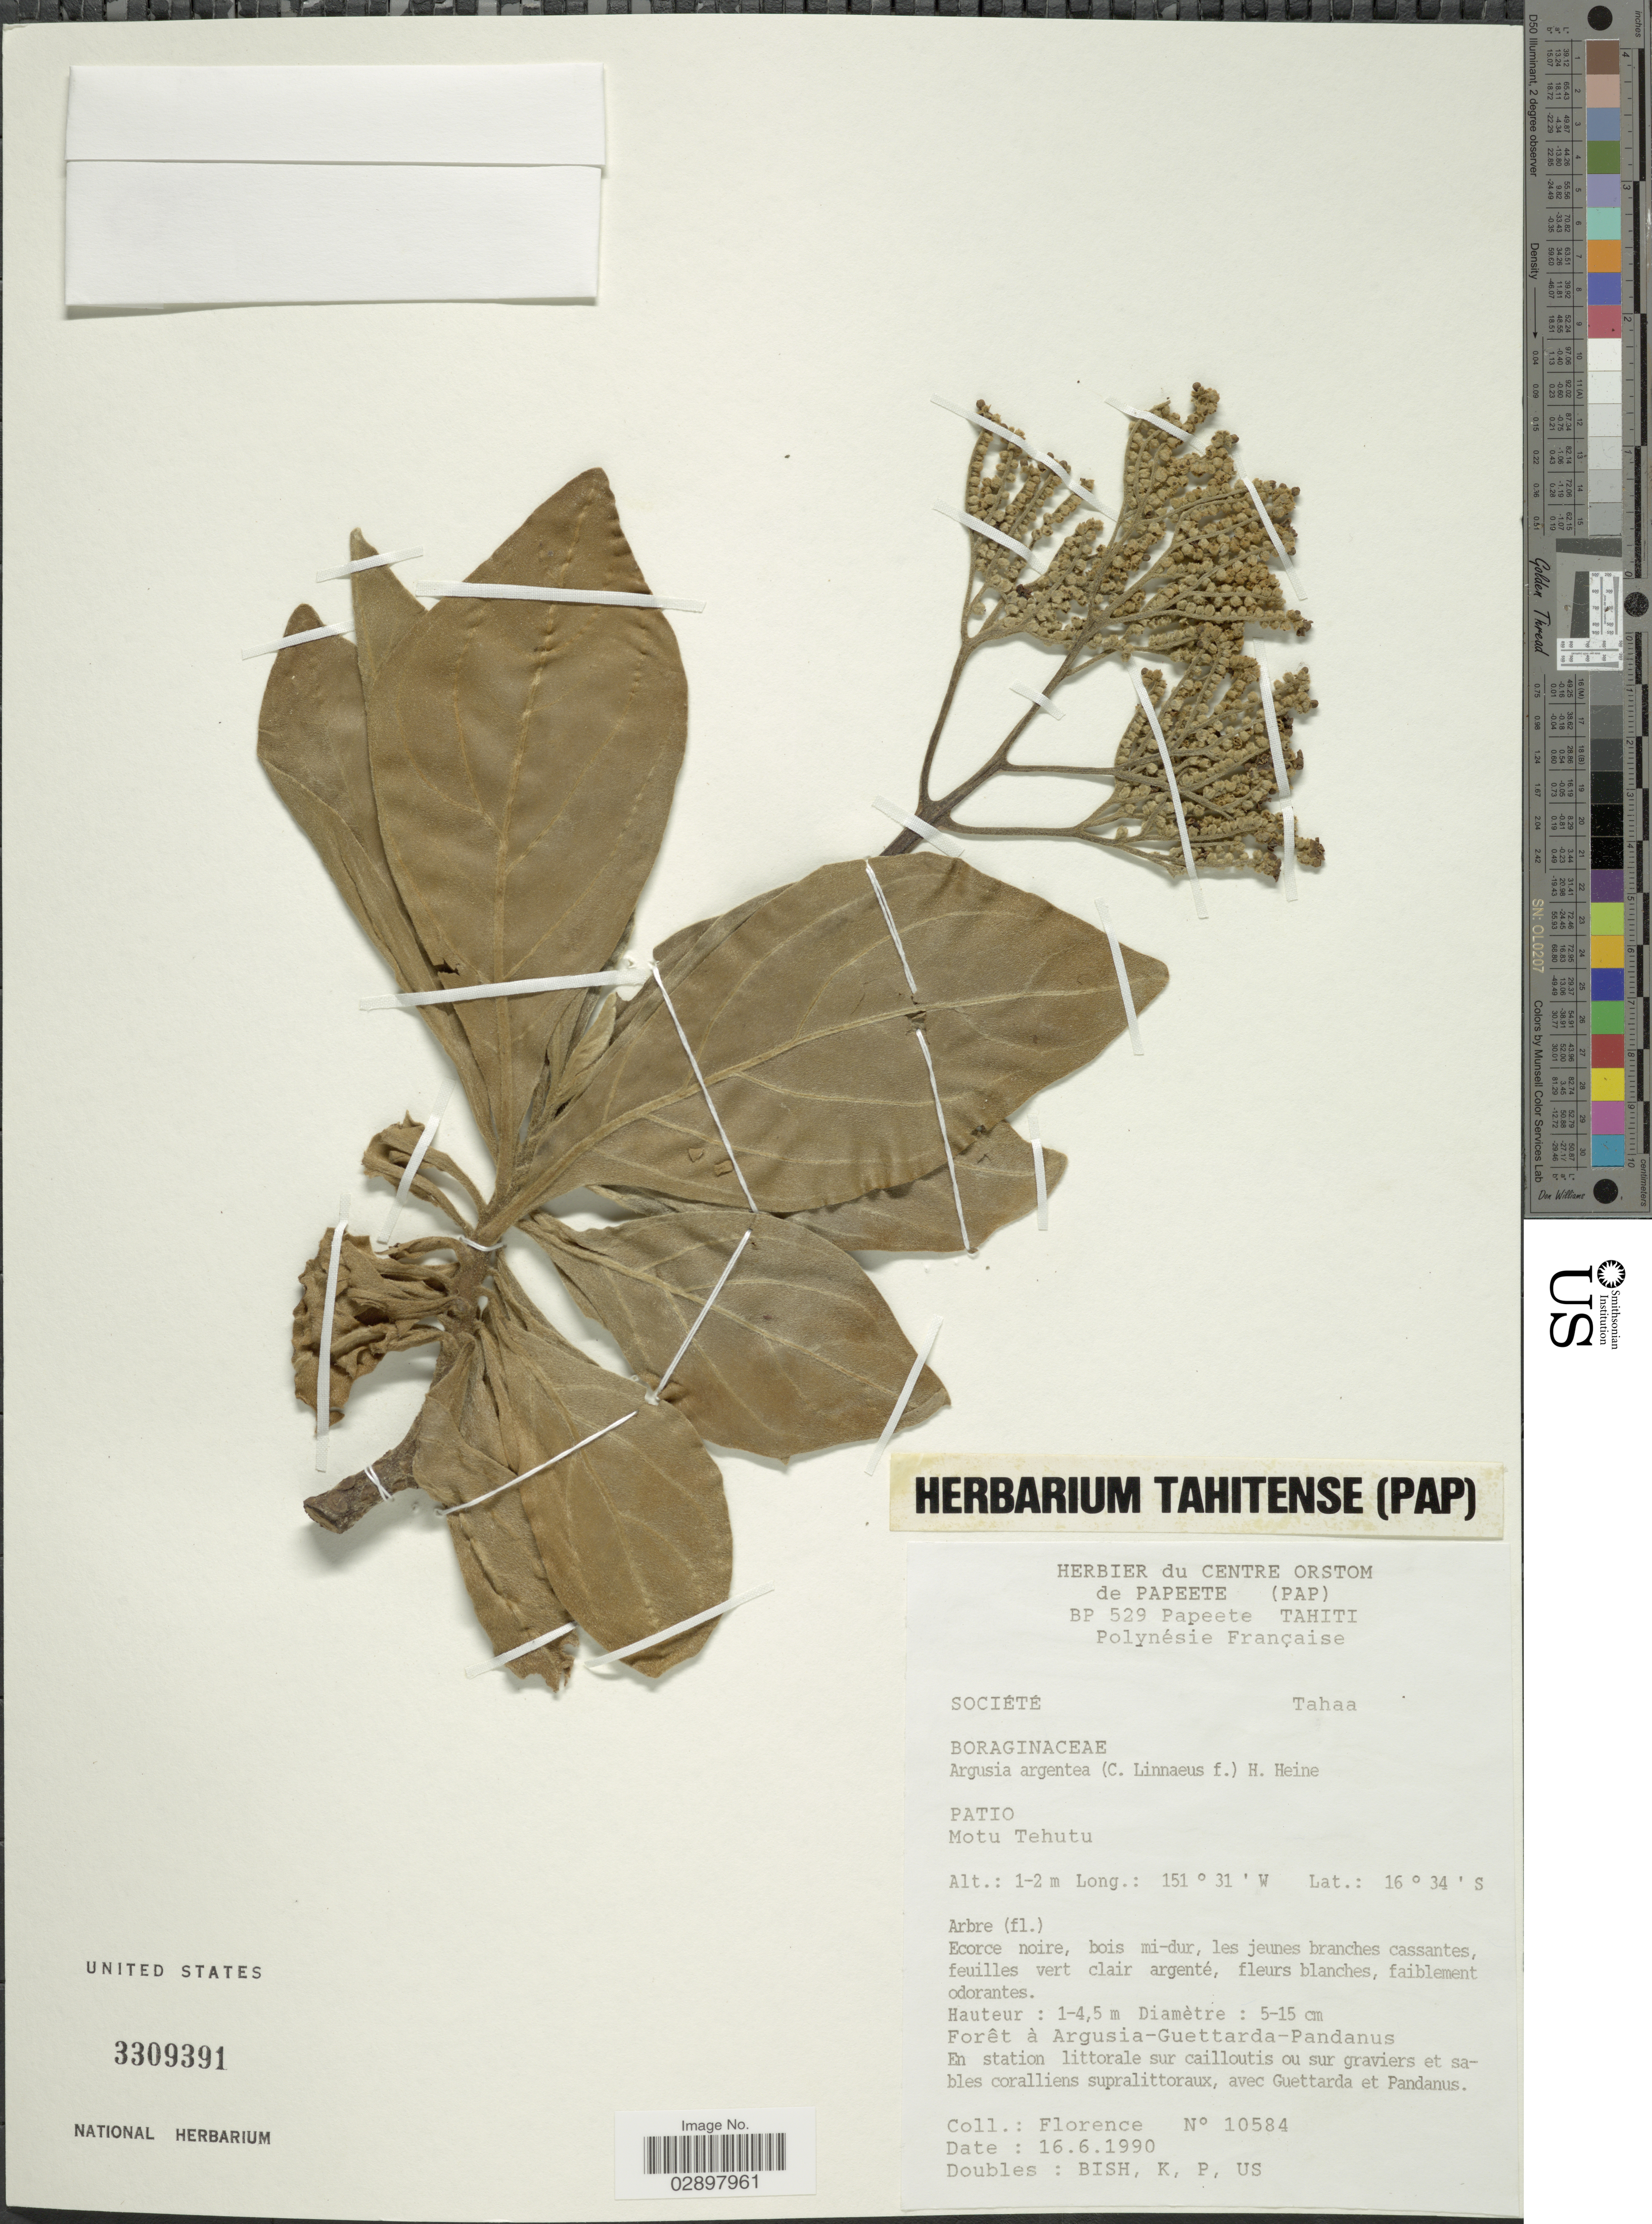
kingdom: Plantae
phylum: Tracheophyta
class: Magnoliopsida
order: Boraginales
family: Heliotropiaceae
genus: Heliotropium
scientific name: Heliotropium arboreum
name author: (Blanco) Mabberley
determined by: Wagner, W. L., (BOT), Smithsonian Institution - National Museum of Natural History (UNITED STATES)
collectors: -. Florence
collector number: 10584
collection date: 1990-06-16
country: French Polynesia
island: Tahaa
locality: Société, Tahaa. Patio. Motu Tehutu.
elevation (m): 1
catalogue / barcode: US 3309391